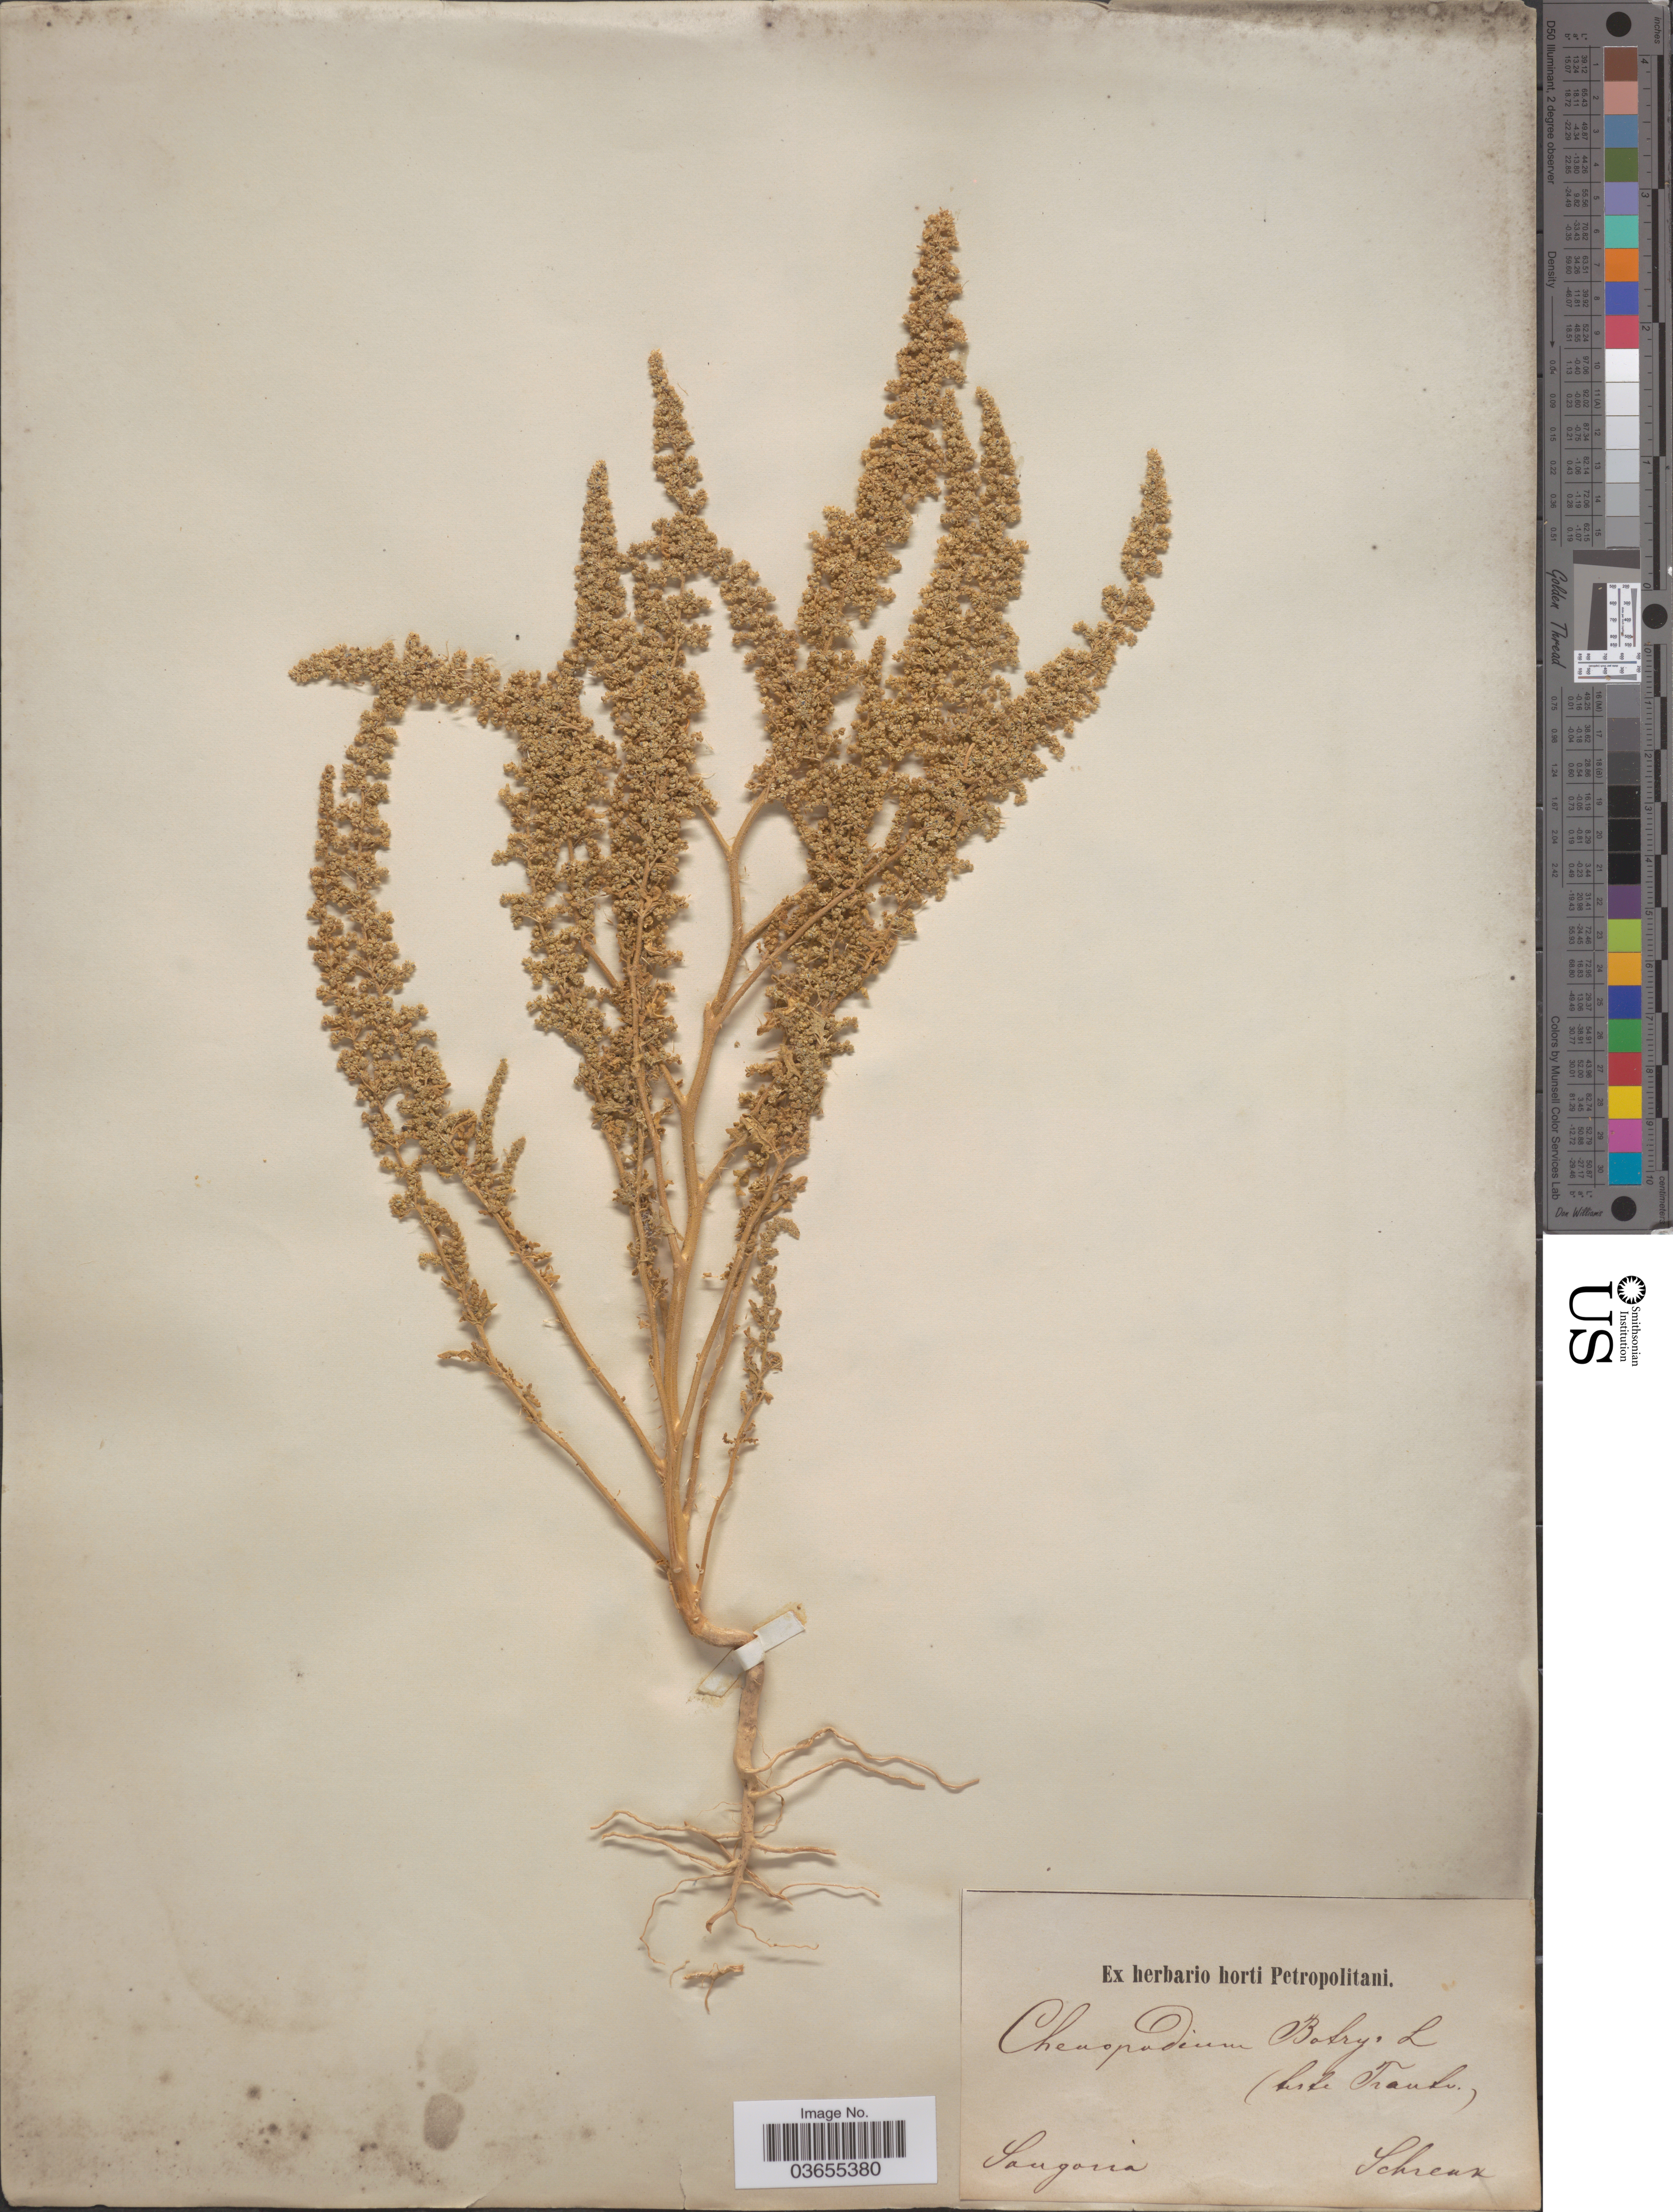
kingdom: Plantae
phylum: Tracheophyta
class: Magnoliopsida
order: Caryophyllales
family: Amaranthaceae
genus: Chenopodium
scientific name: Chenopodium botrys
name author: L.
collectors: A.G. Schrenk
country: Kazakhstan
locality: Songaria.